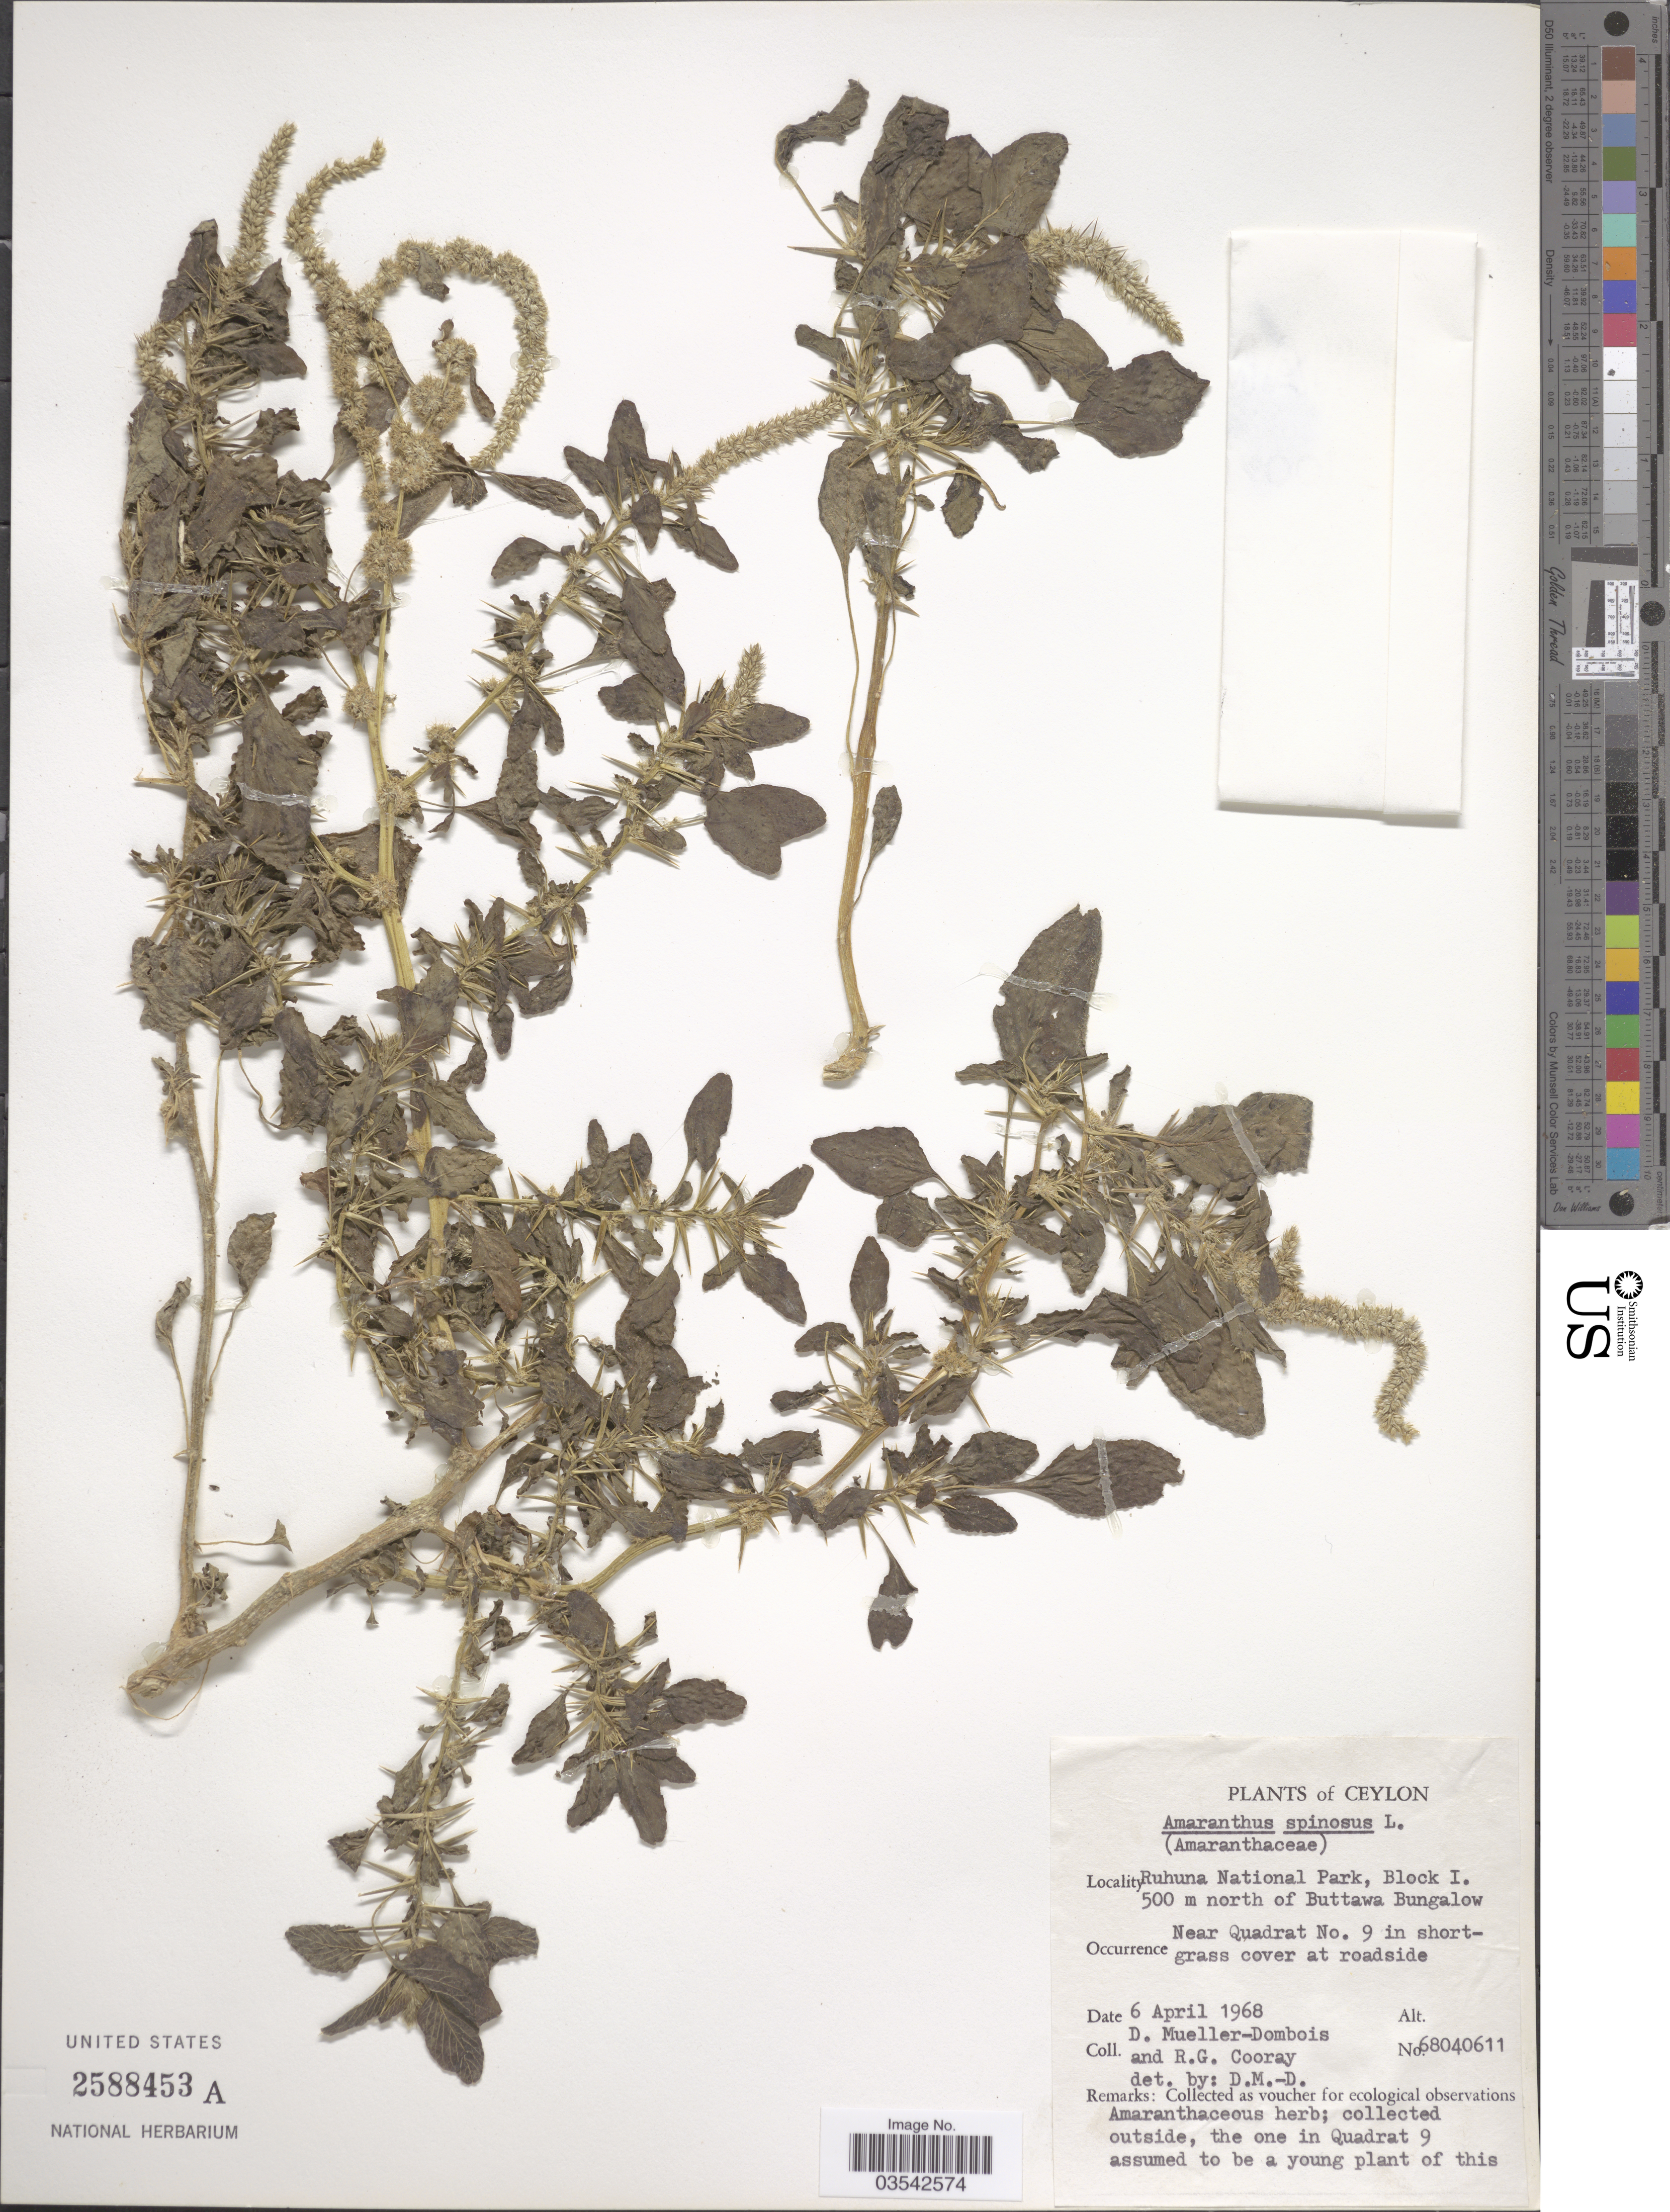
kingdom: Plantae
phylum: Tracheophyta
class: Magnoliopsida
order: Caryophyllales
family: Amaranthaceae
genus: Amaranthus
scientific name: Amaranthus spinosus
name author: L.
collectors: D. Mueller-Dombois & R. Cooray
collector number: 68040611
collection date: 1968-04-06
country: Sri Lanka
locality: Ceylon. Ruhuna National Park, Block I. 500 m north of Buttawa Bungalow. Near Quadrat No. 9 in shortgrass.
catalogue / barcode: US 2588453A